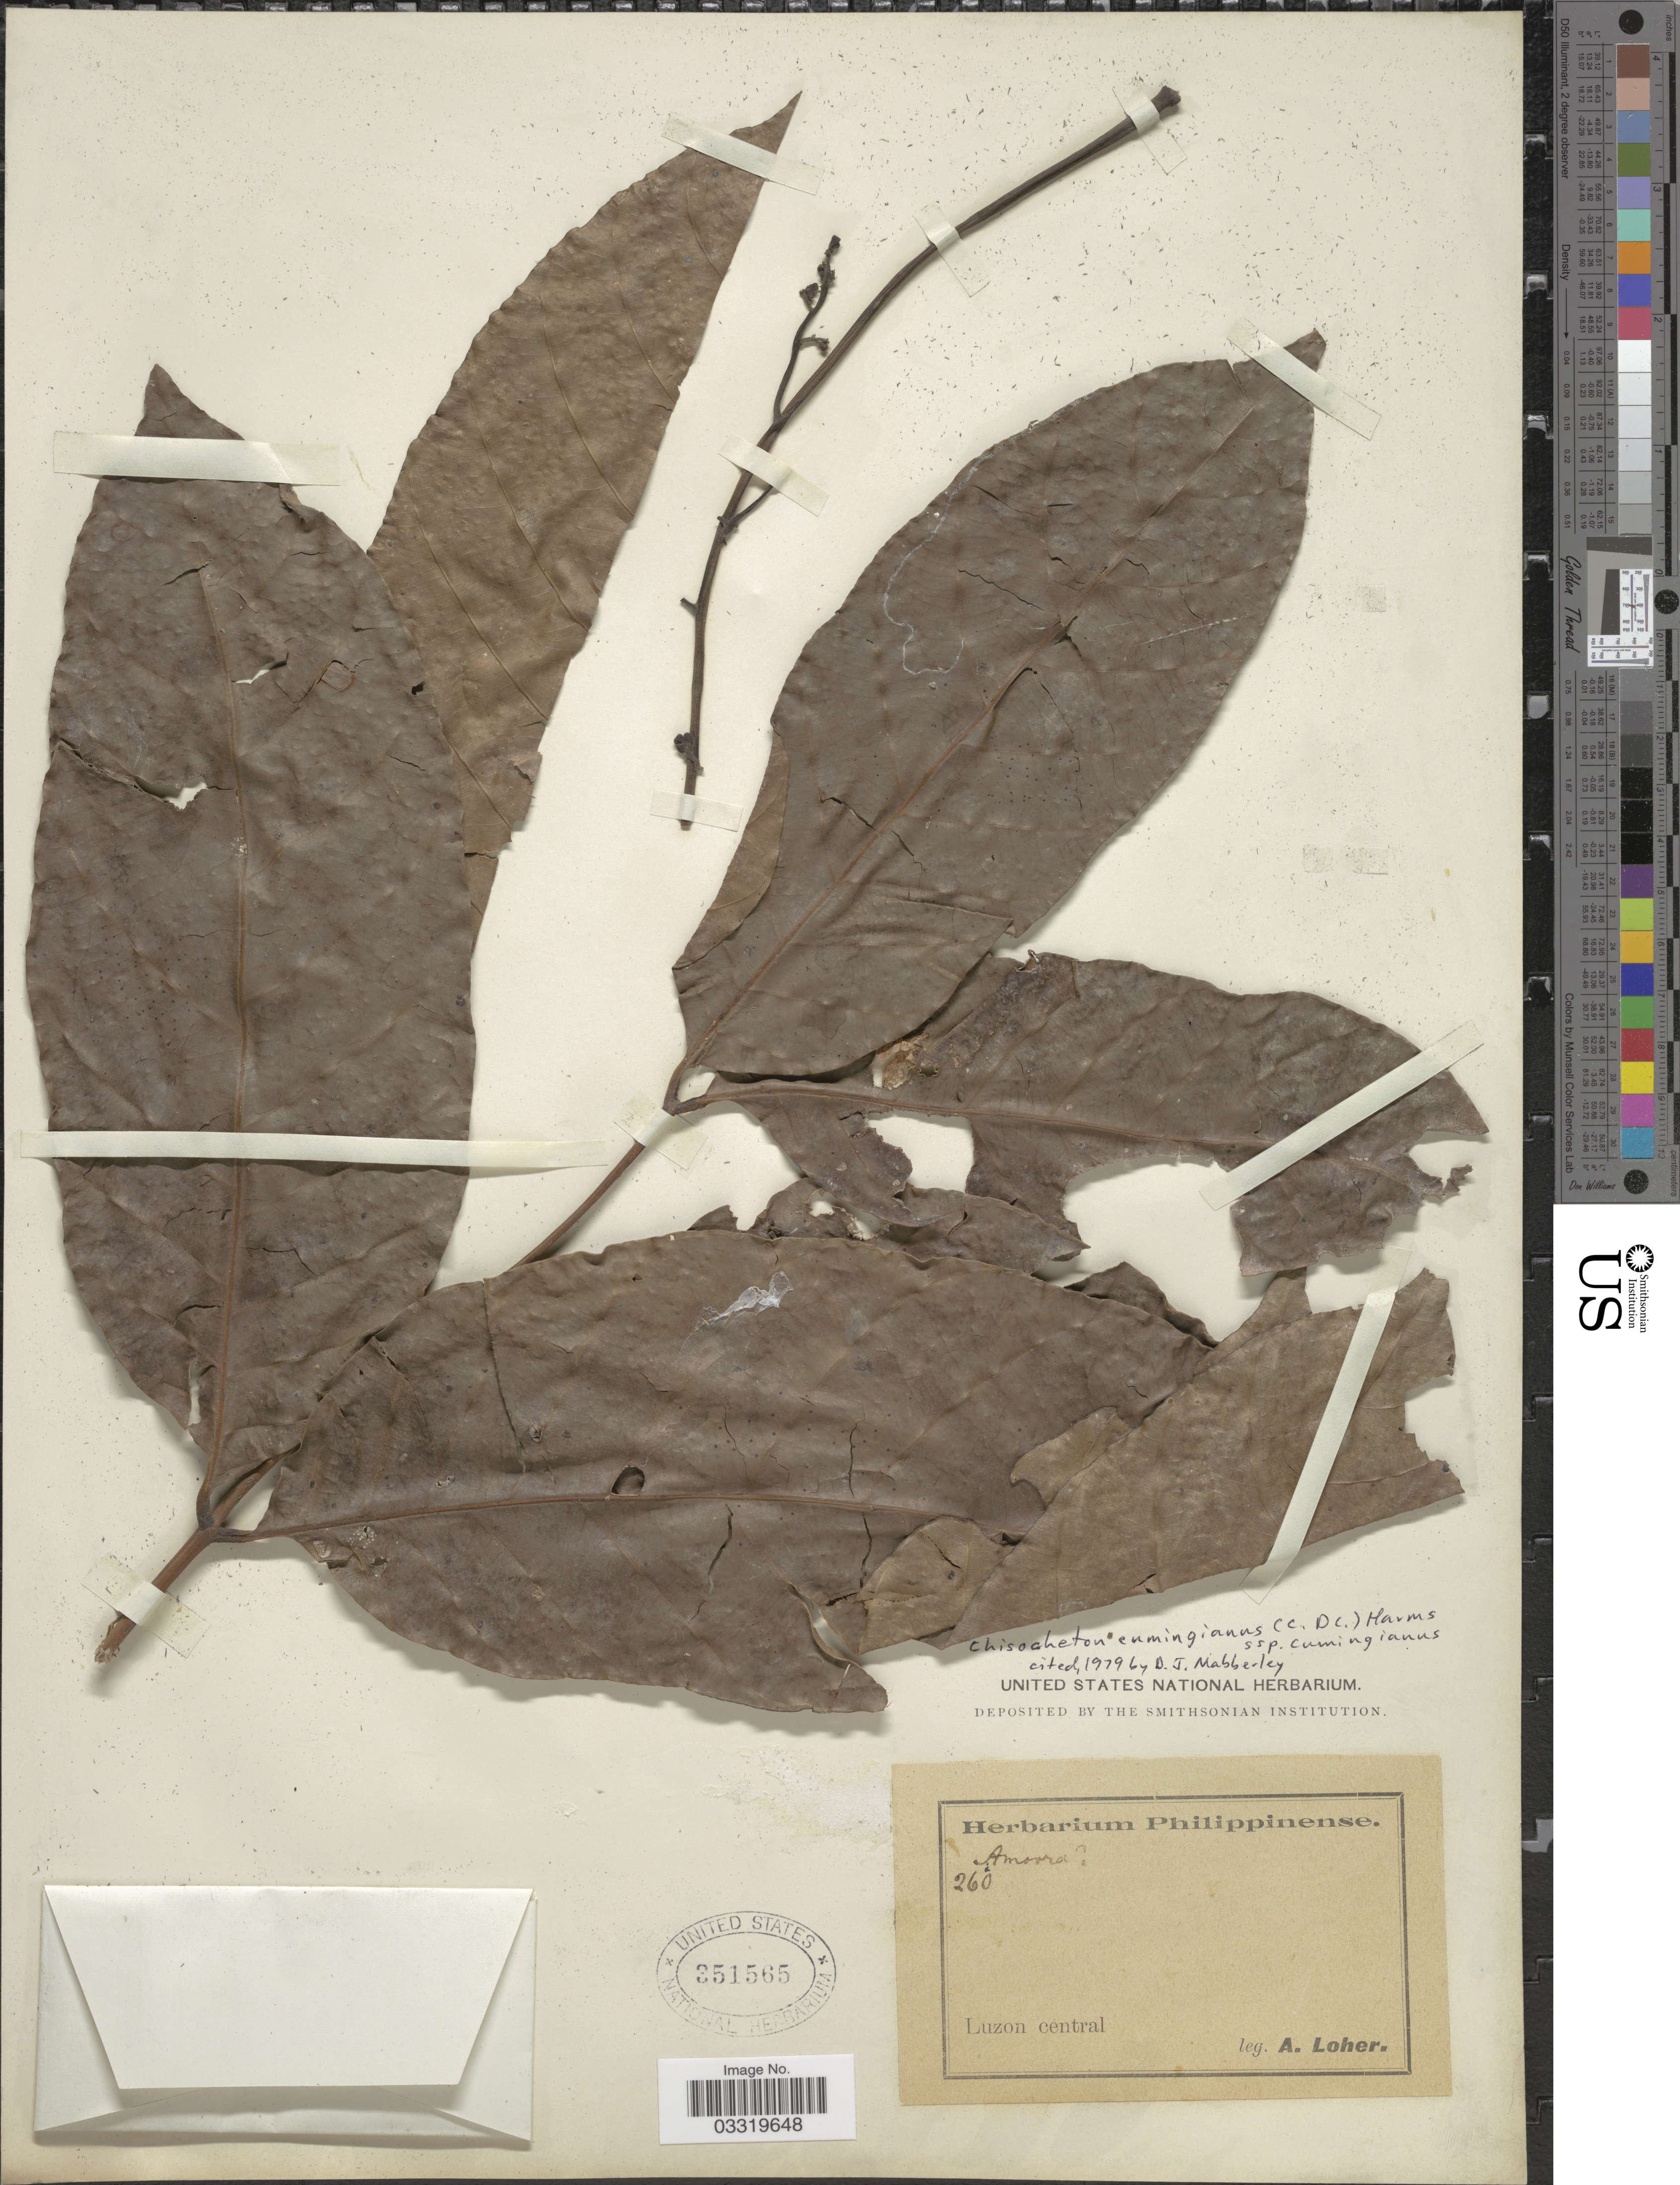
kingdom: Plantae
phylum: Tracheophyta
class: Magnoliopsida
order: Sapindales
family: Meliaceae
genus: Chisocheton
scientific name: Chisocheton cumingianus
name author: (C. DC.) Harms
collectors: A. Loher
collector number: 260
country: Philippines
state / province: Central Luzon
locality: Luzon Central.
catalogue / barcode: US 351565